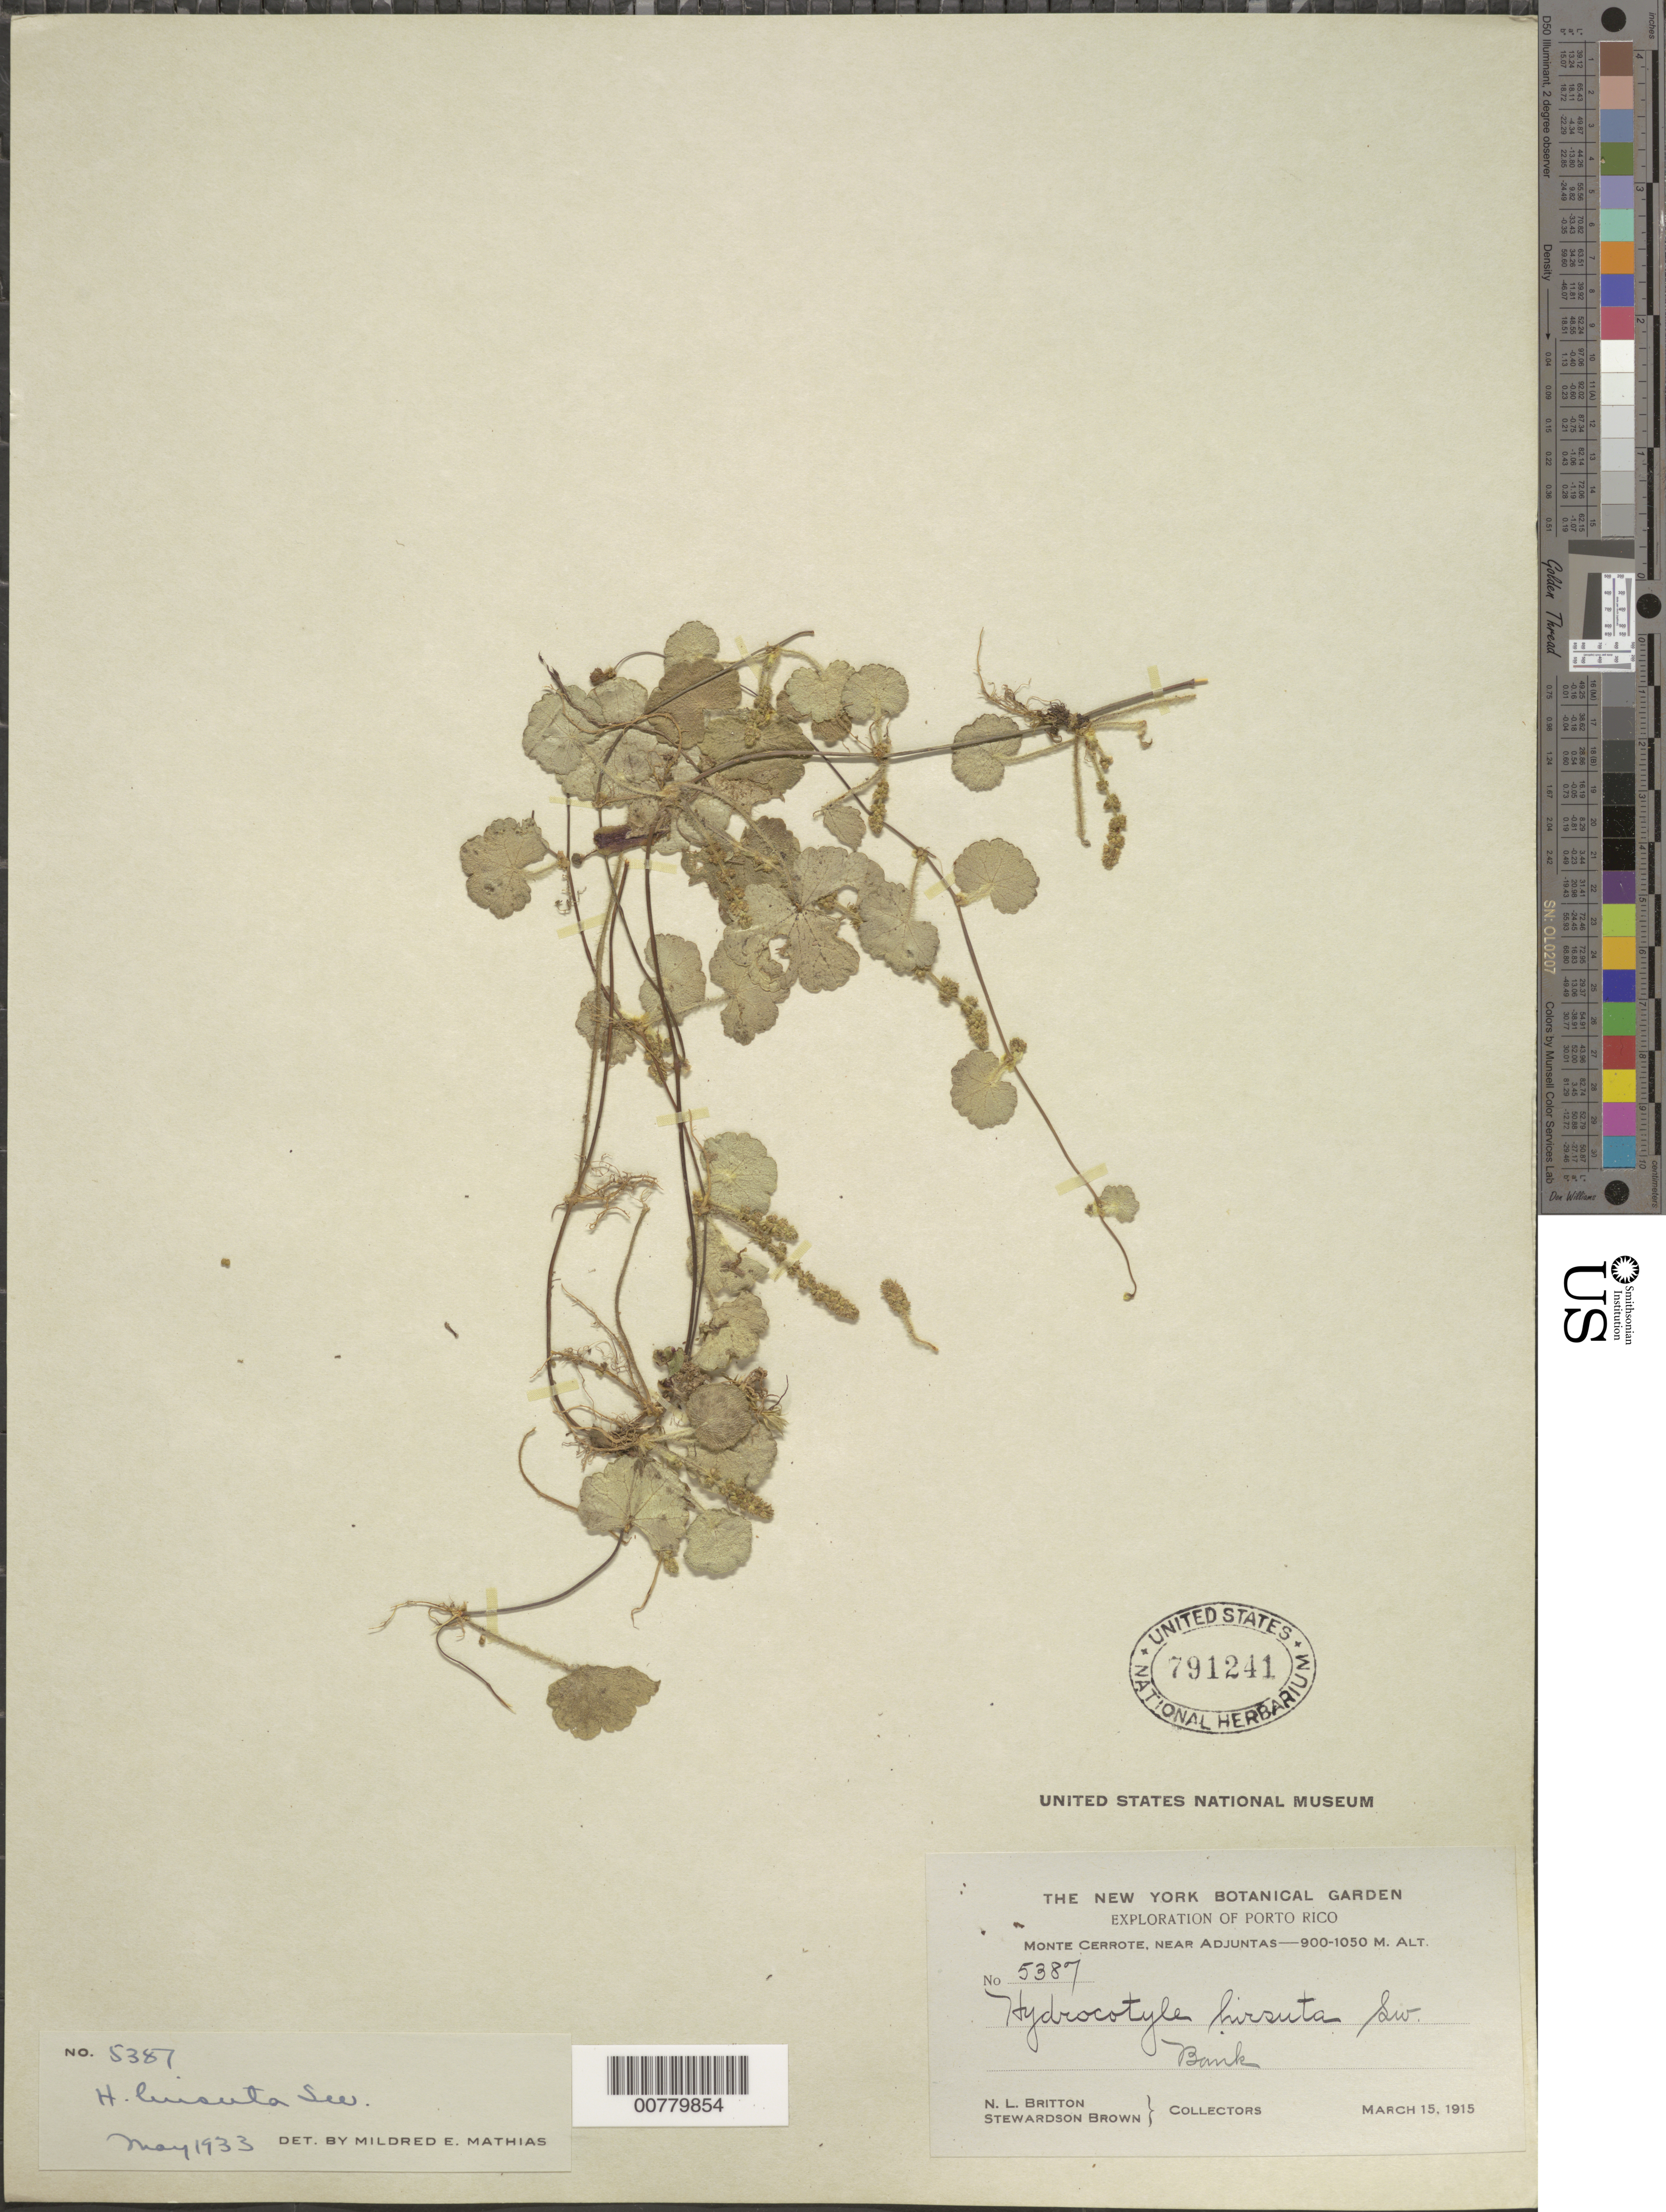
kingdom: Plantae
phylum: Tracheophyta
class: Magnoliopsida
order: Apiales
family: Araliaceae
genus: Hydrocotyle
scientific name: Hydrocotyle hirsuta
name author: Sw.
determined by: Mathias, M. E.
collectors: N. Britton & B. Stewardson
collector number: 5387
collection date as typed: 15 Mar 1915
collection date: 1915-03-15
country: Puerto Rico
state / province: Adjuntas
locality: Near Adjuntas, Monte Cerrote.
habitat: Bank.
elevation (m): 900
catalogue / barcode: US 791241